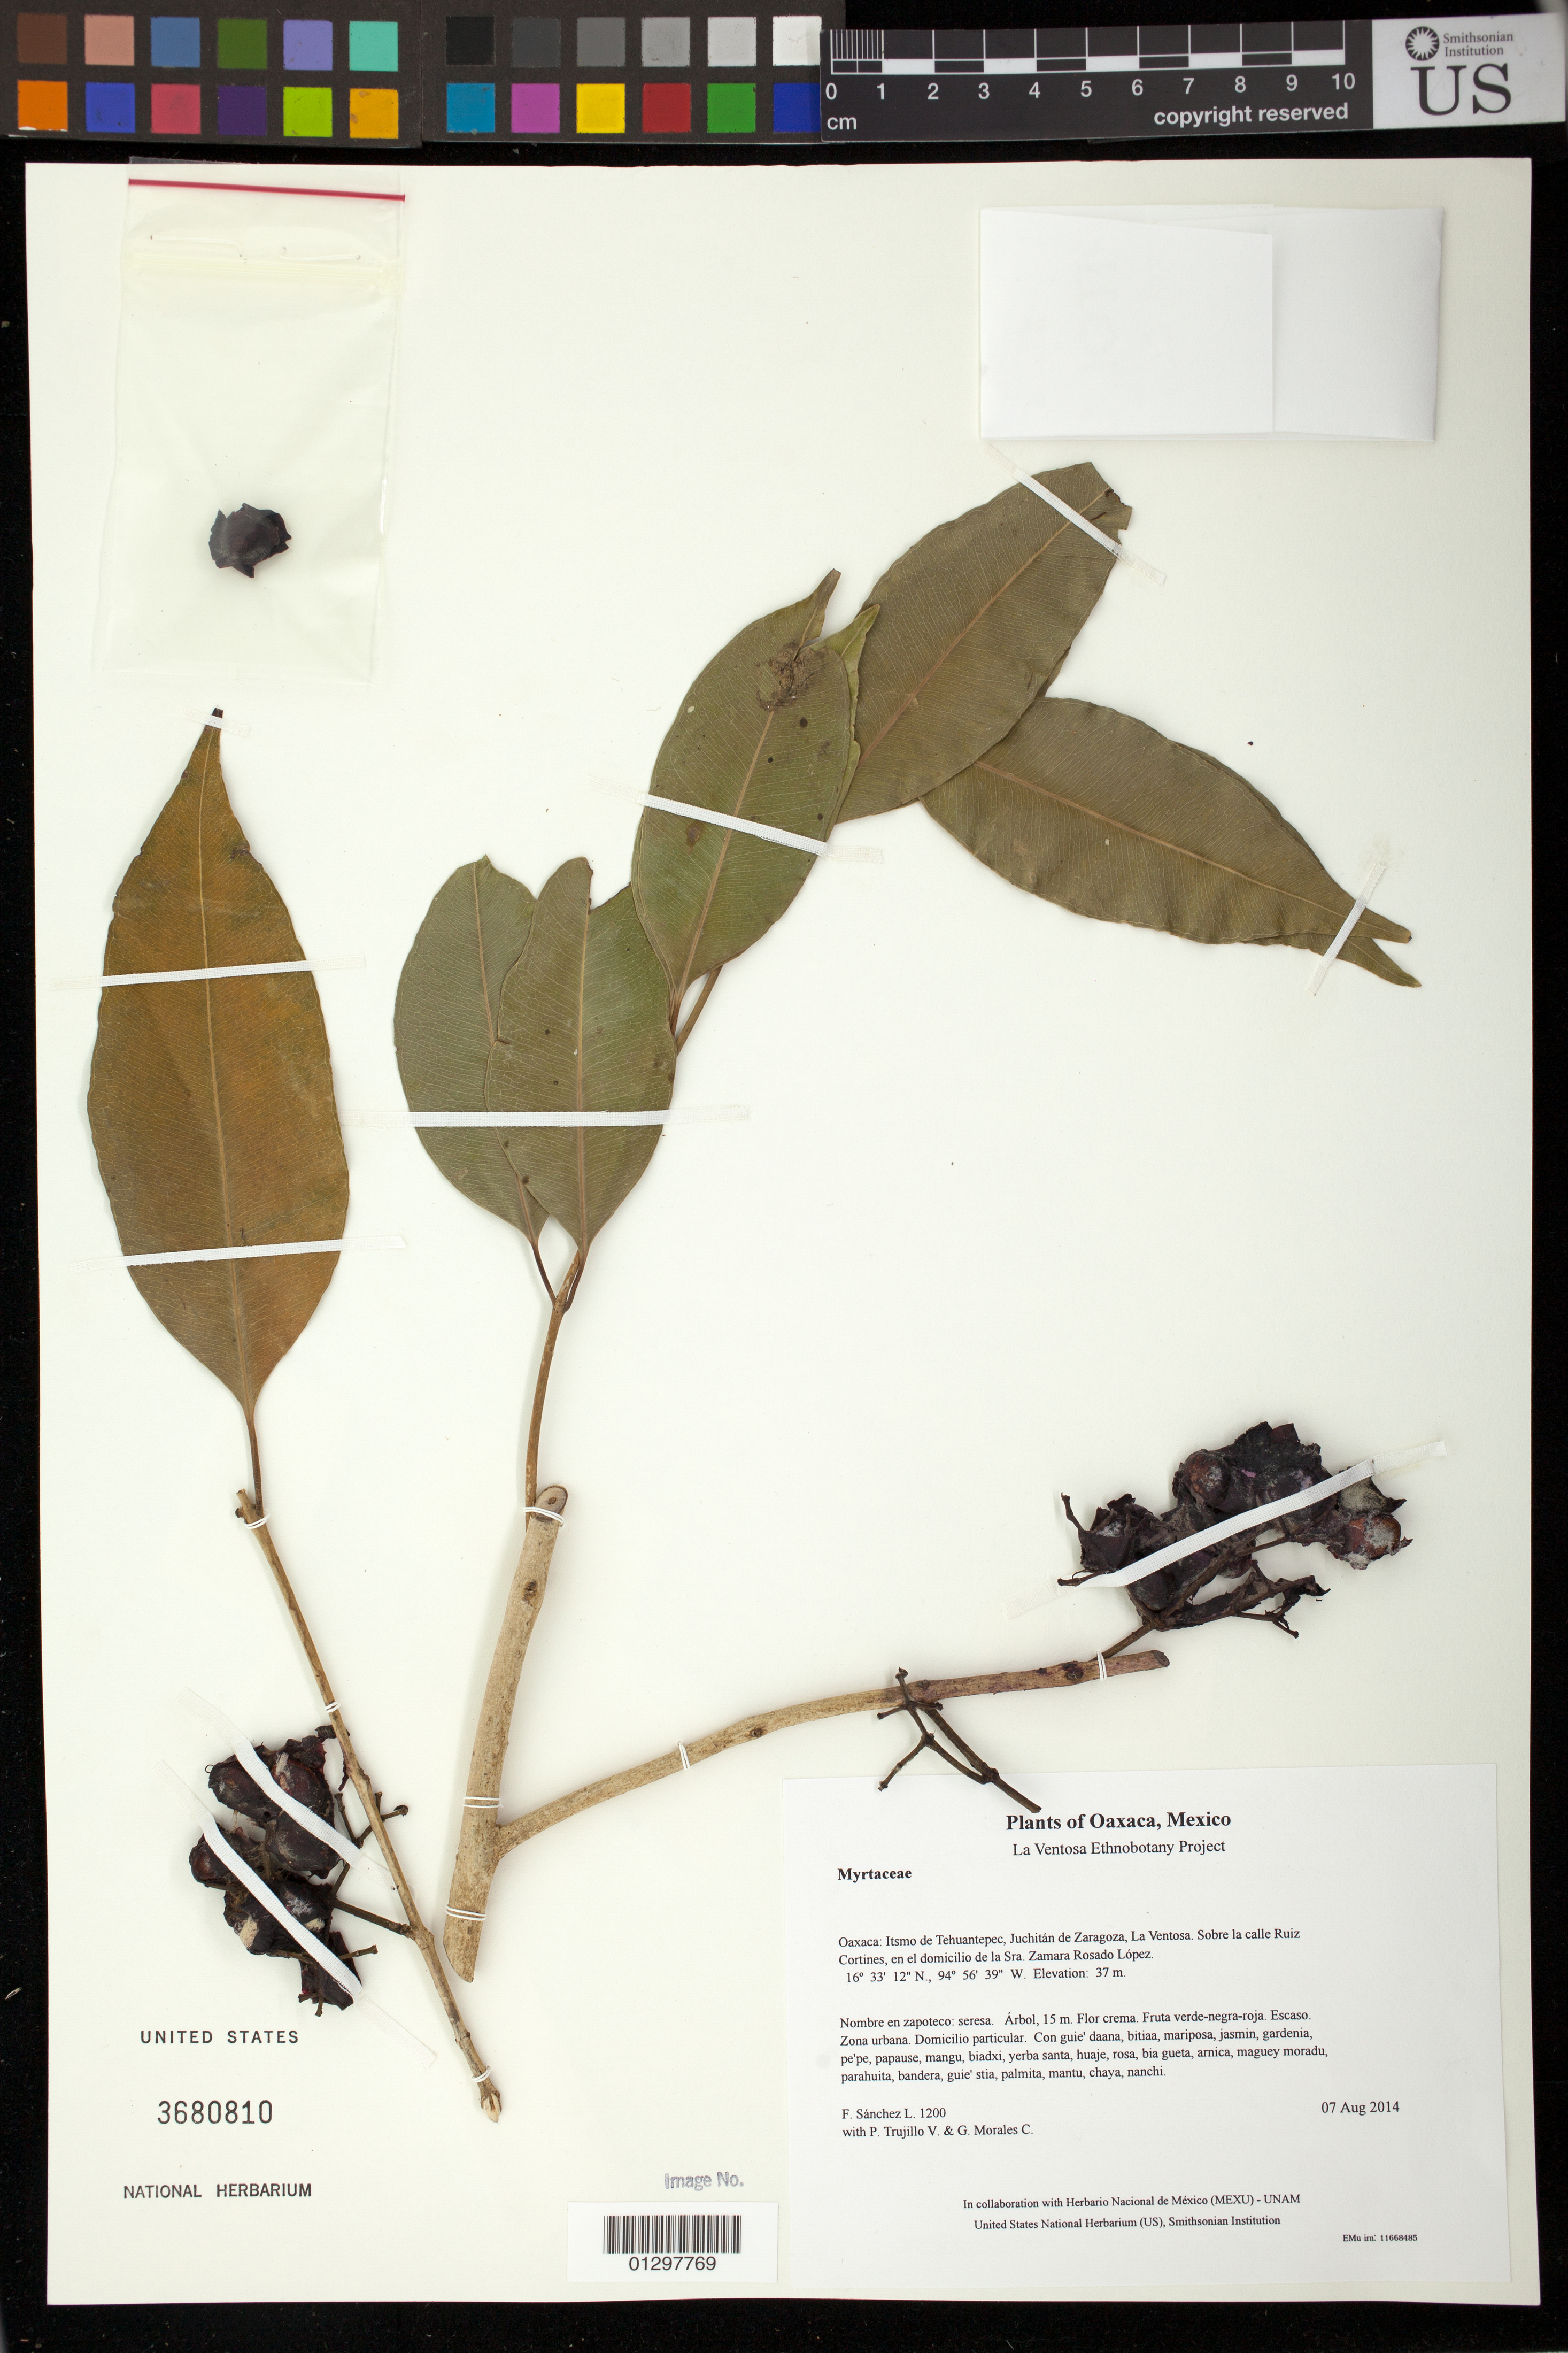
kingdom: Plantae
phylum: Tracheophyta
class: Magnoliopsida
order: Myrtales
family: Myrtaceae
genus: Syzygium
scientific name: Syzygium cumini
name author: (L.) Skeels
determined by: Parra-O, Carlos A., Instituto de Ciencias Naturales - Universidad Nacional de Colombia (COLOMBIA)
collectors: F. Sánchez L., P. Trujillo V. & G. Morales C.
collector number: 1200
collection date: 2014-08-07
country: Mexico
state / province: Oaxaca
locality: Itsmo de Tehuantepec, Juchitán de Zaragoza, La Ventosa. Sobre la calle Ruiz Cortines, en el domicilio de la Sra. Zamara Rosado López.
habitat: Zona urbana. Domicilio particular.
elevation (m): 37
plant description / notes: JEBOT, MEXU, SERO, US; Yaga. 15 m. Guie' nayu. Cuaananaxhi naga'-nayaase-naxiña'. Huaxie'.; cereza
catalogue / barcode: US 3680810